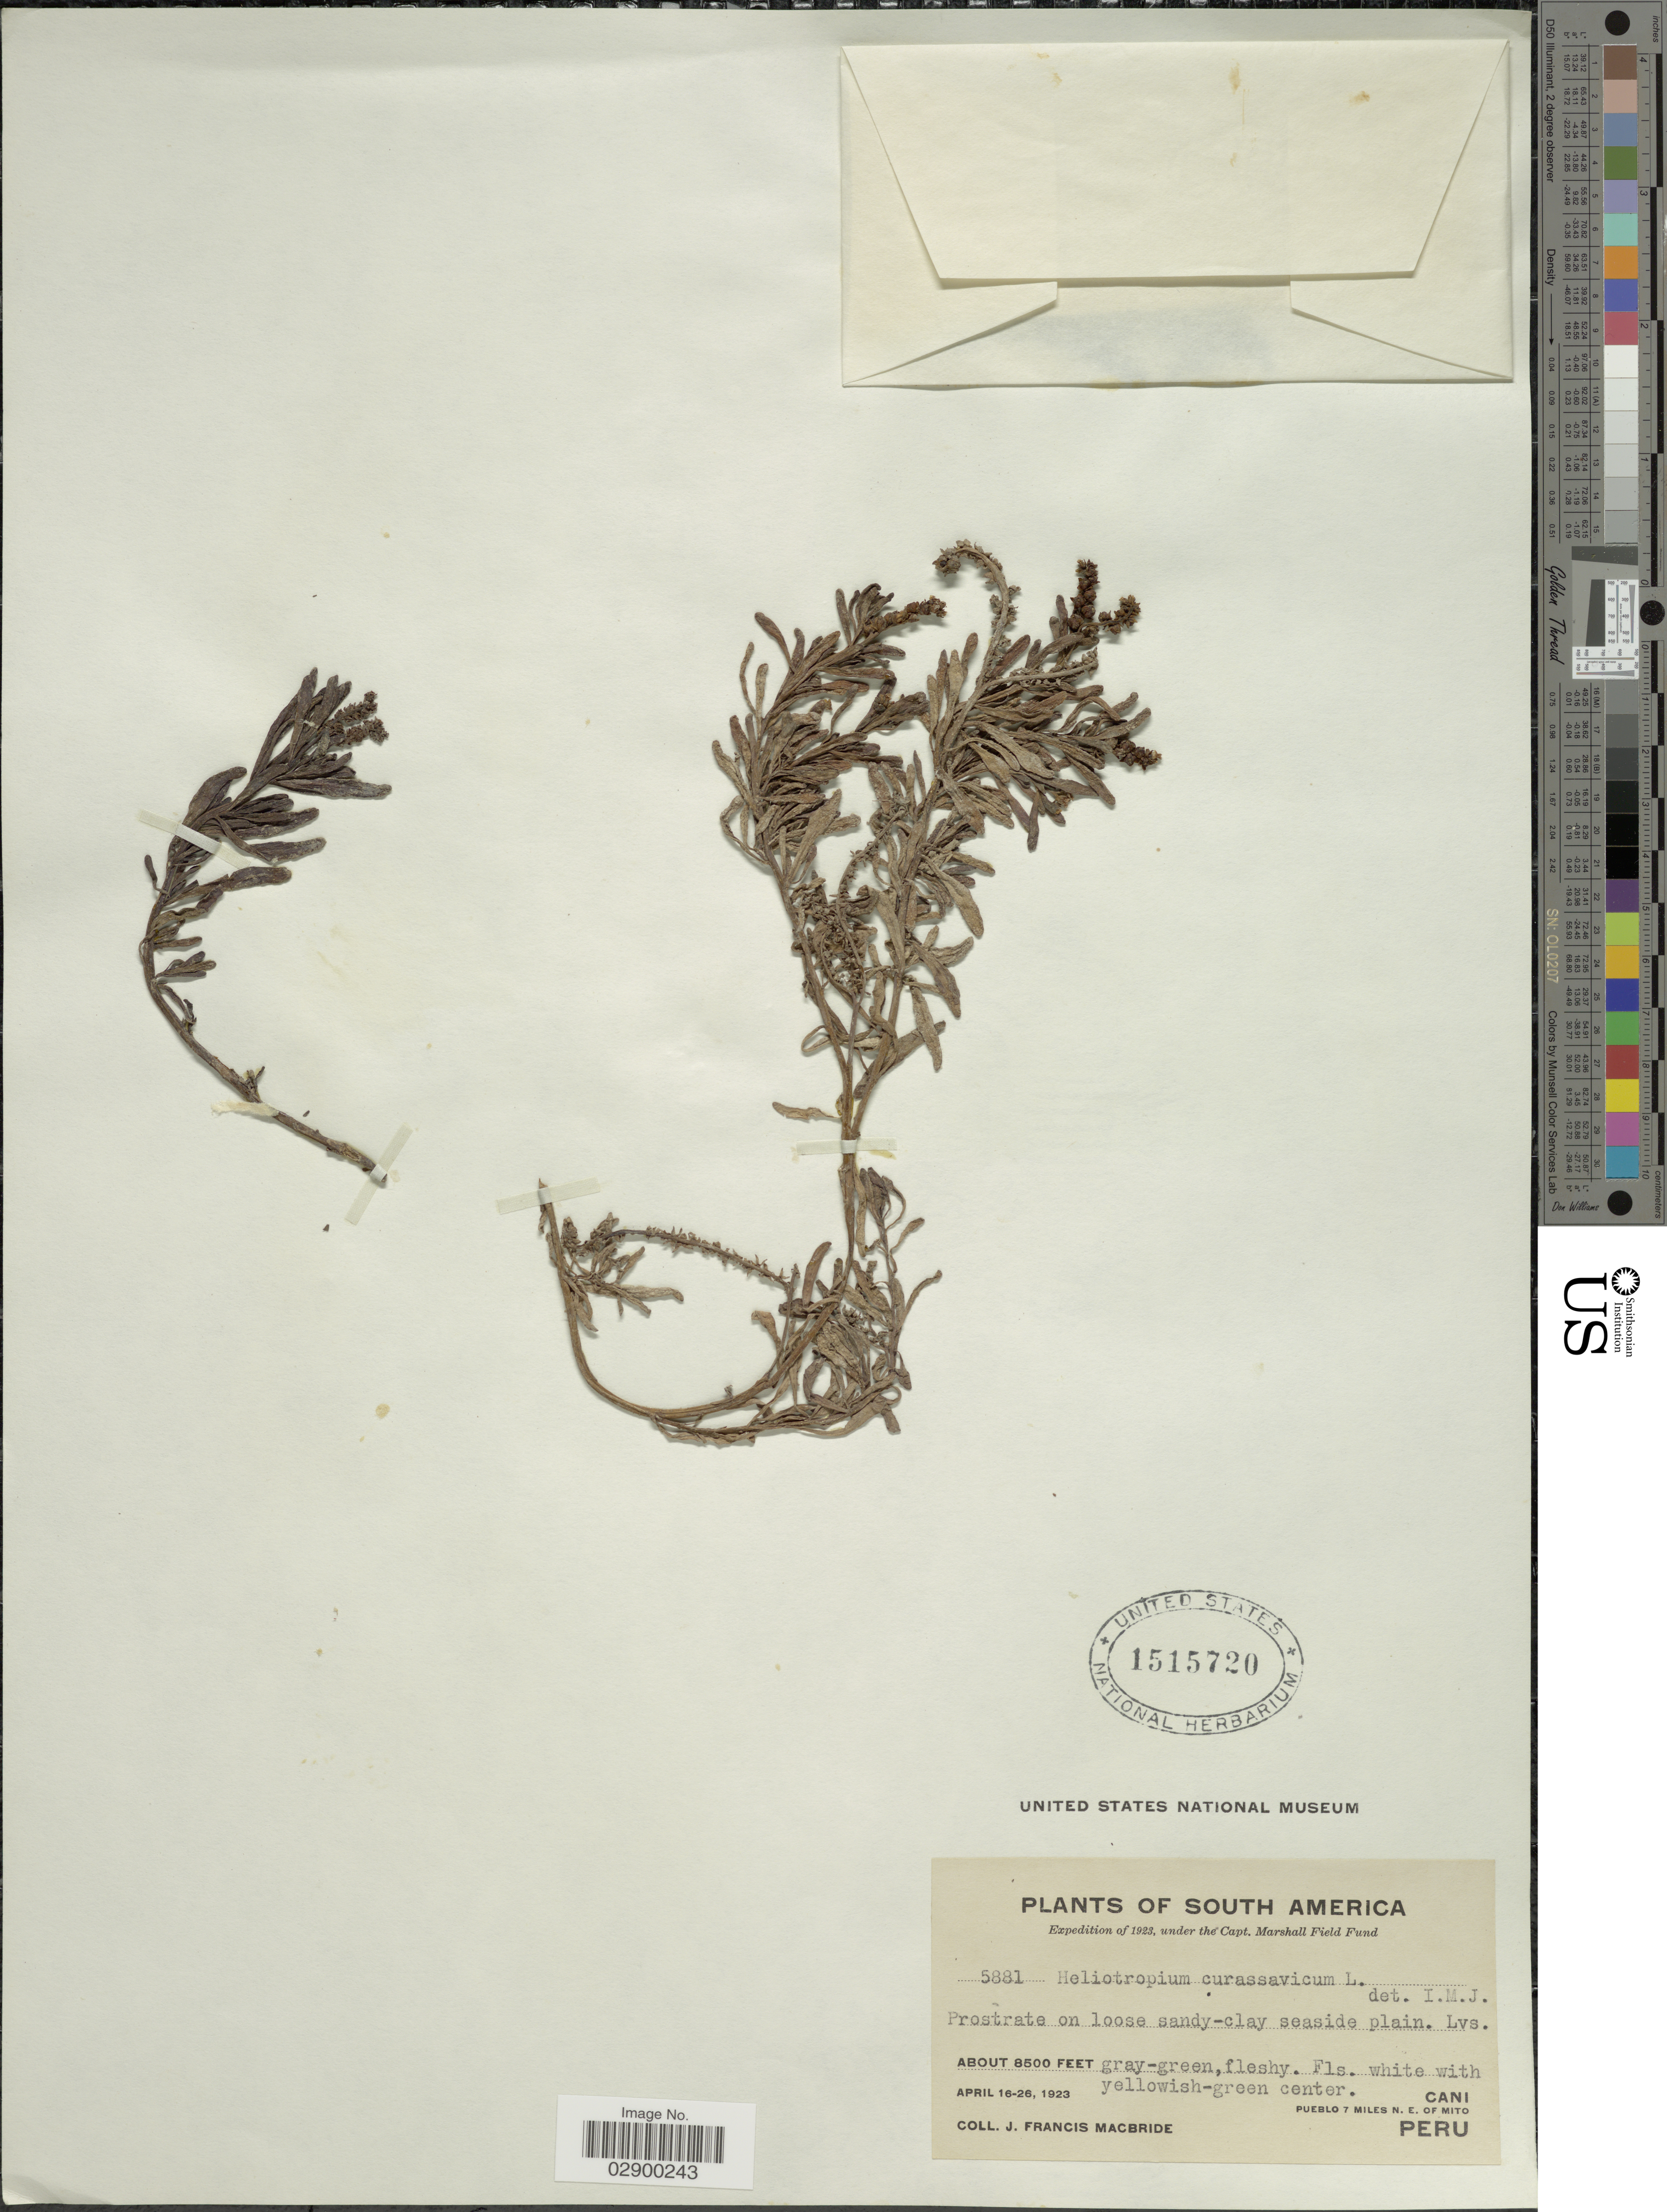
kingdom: Plantae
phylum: Tracheophyta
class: Magnoliopsida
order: Boraginales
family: Heliotropiaceae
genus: Heliotropium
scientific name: Heliotropium curassavicum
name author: L.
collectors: J. F. Macbride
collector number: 5881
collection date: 1923-04-16/1923-04-26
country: Peru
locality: Cani, Pueblo 7 miles N.E. of Mito, Peru.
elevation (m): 2591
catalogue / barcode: US 1515720